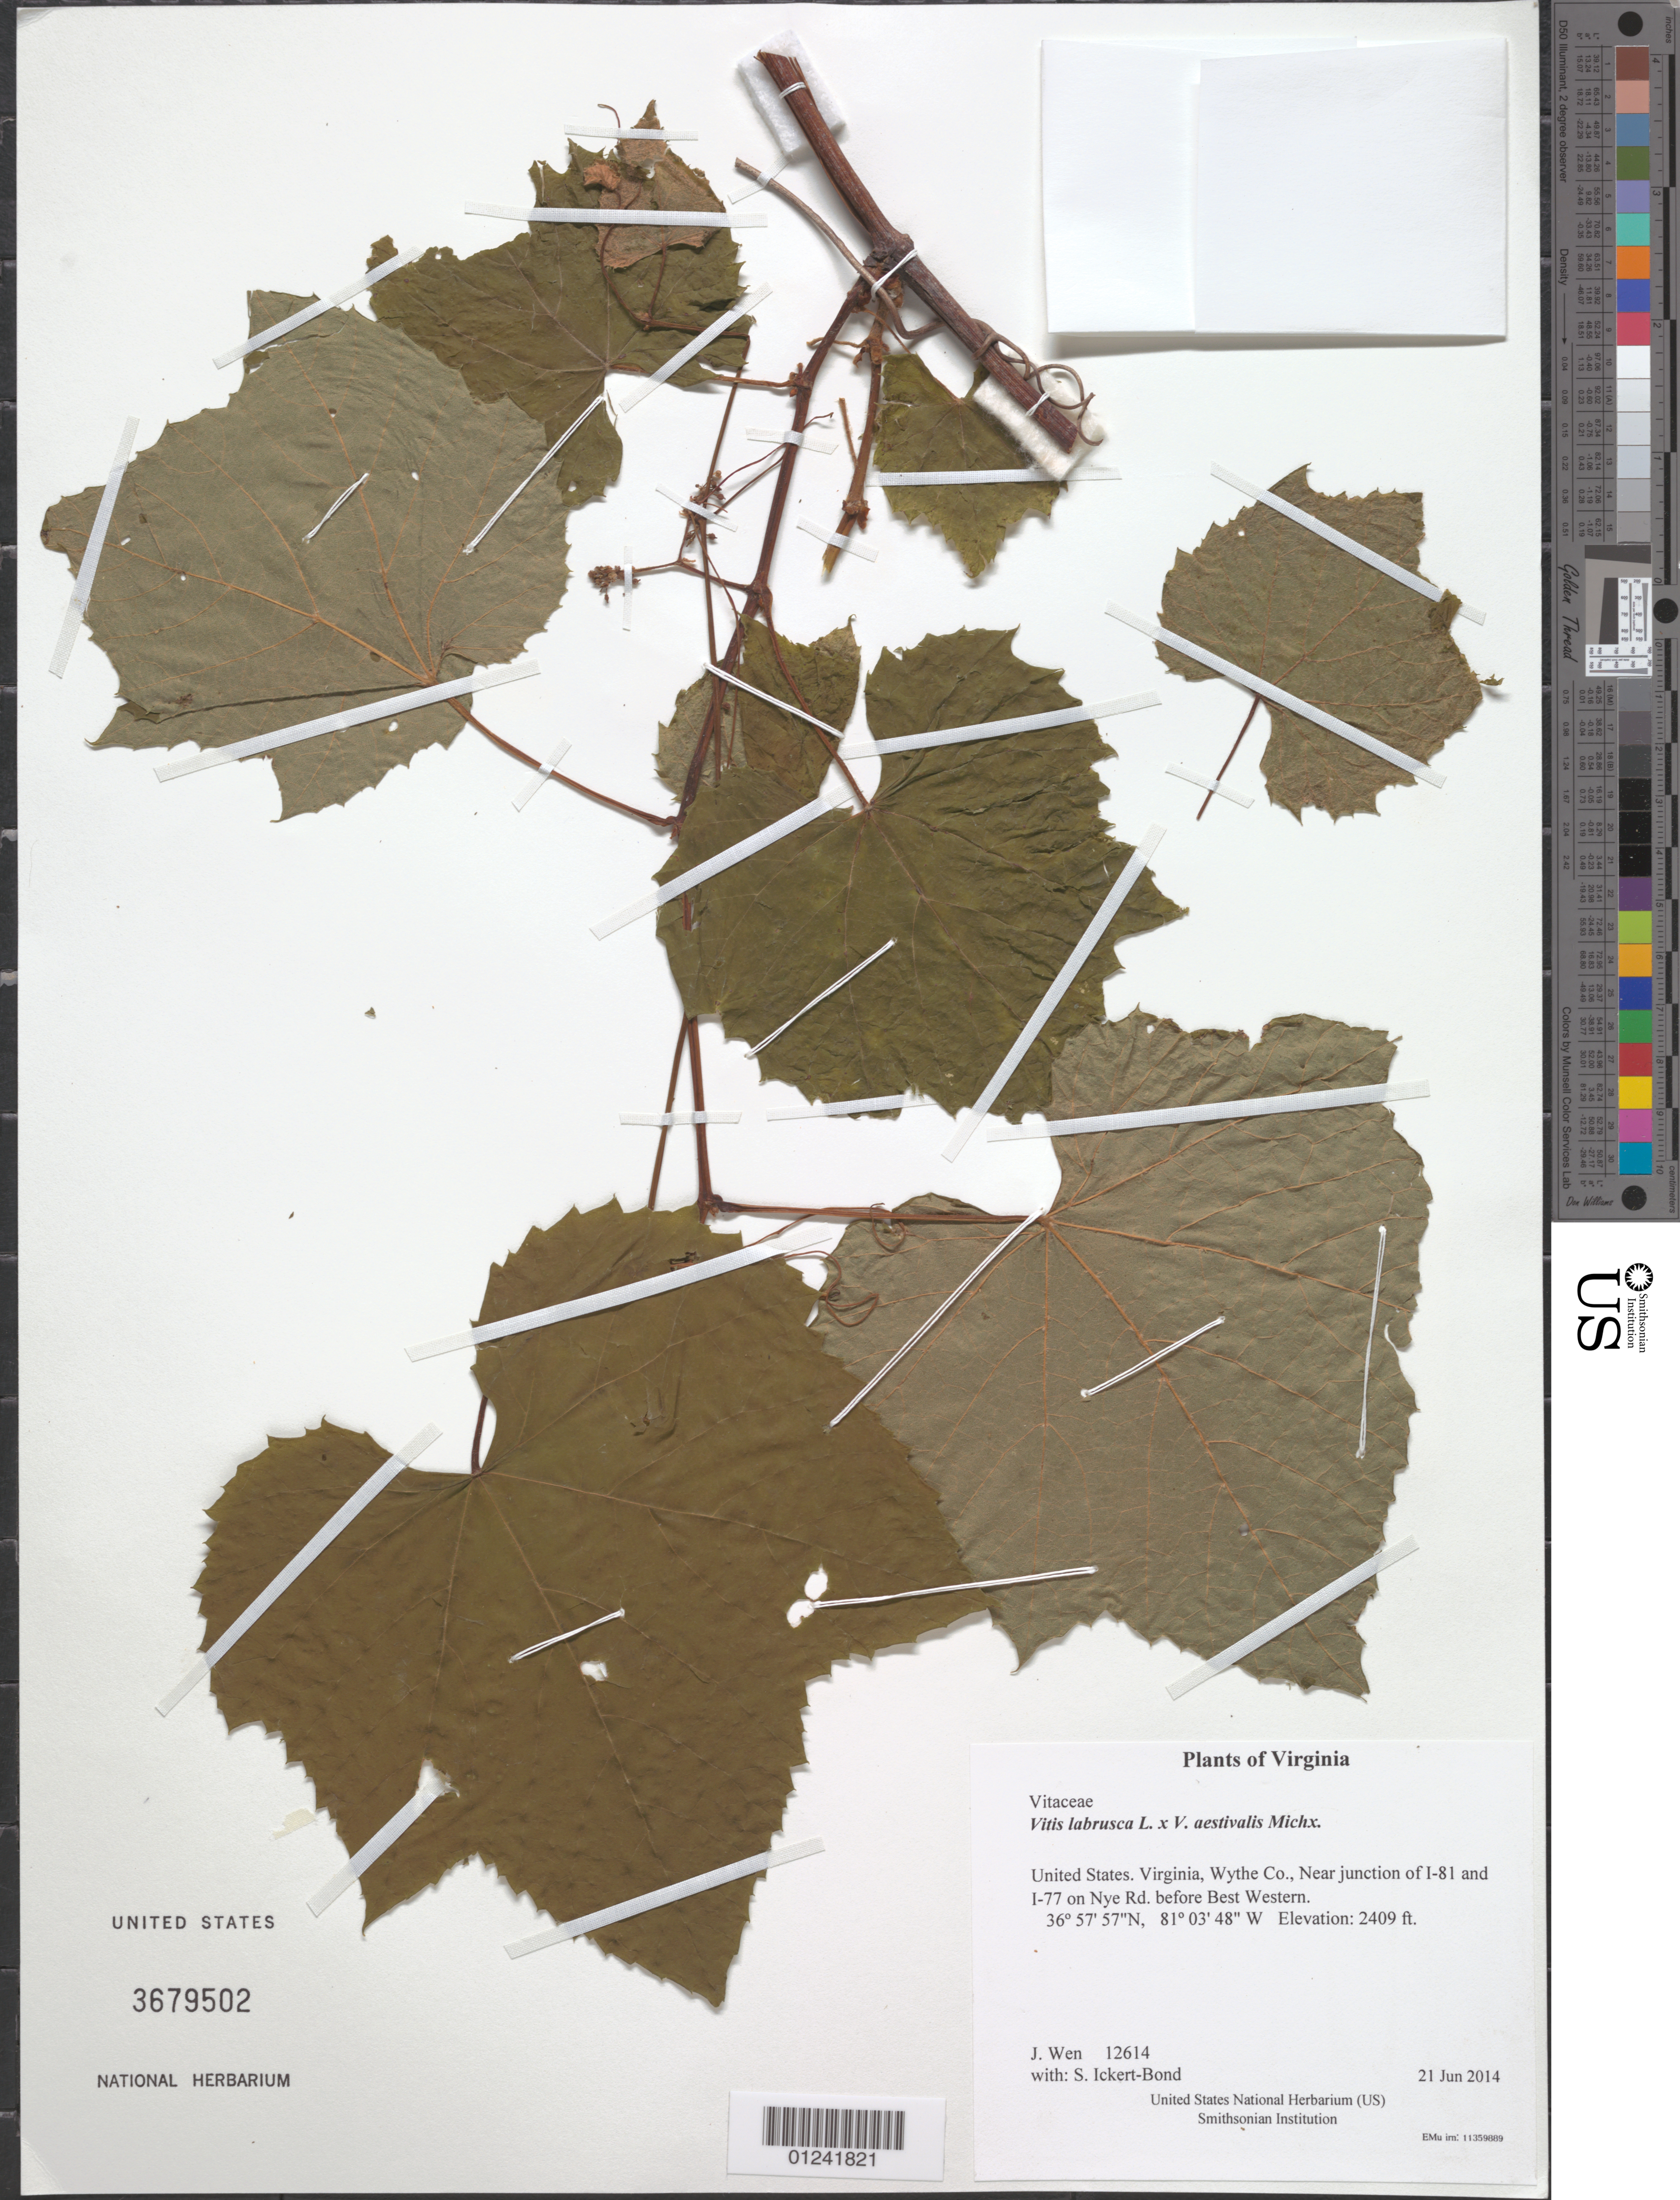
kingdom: Plantae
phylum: Tracheophyta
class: Magnoliopsida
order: Vitales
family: Vitaceae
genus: Vitis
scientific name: Vitis labrusca x V. aestivalis Michx.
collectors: J. Wen & S. Ickert-Bond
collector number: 12614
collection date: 2014-06-21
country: United States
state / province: Virginia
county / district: Wythe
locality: Near junction of I-81 and I-77 on Nye Rd. before Best Western.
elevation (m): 734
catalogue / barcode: US 3679502